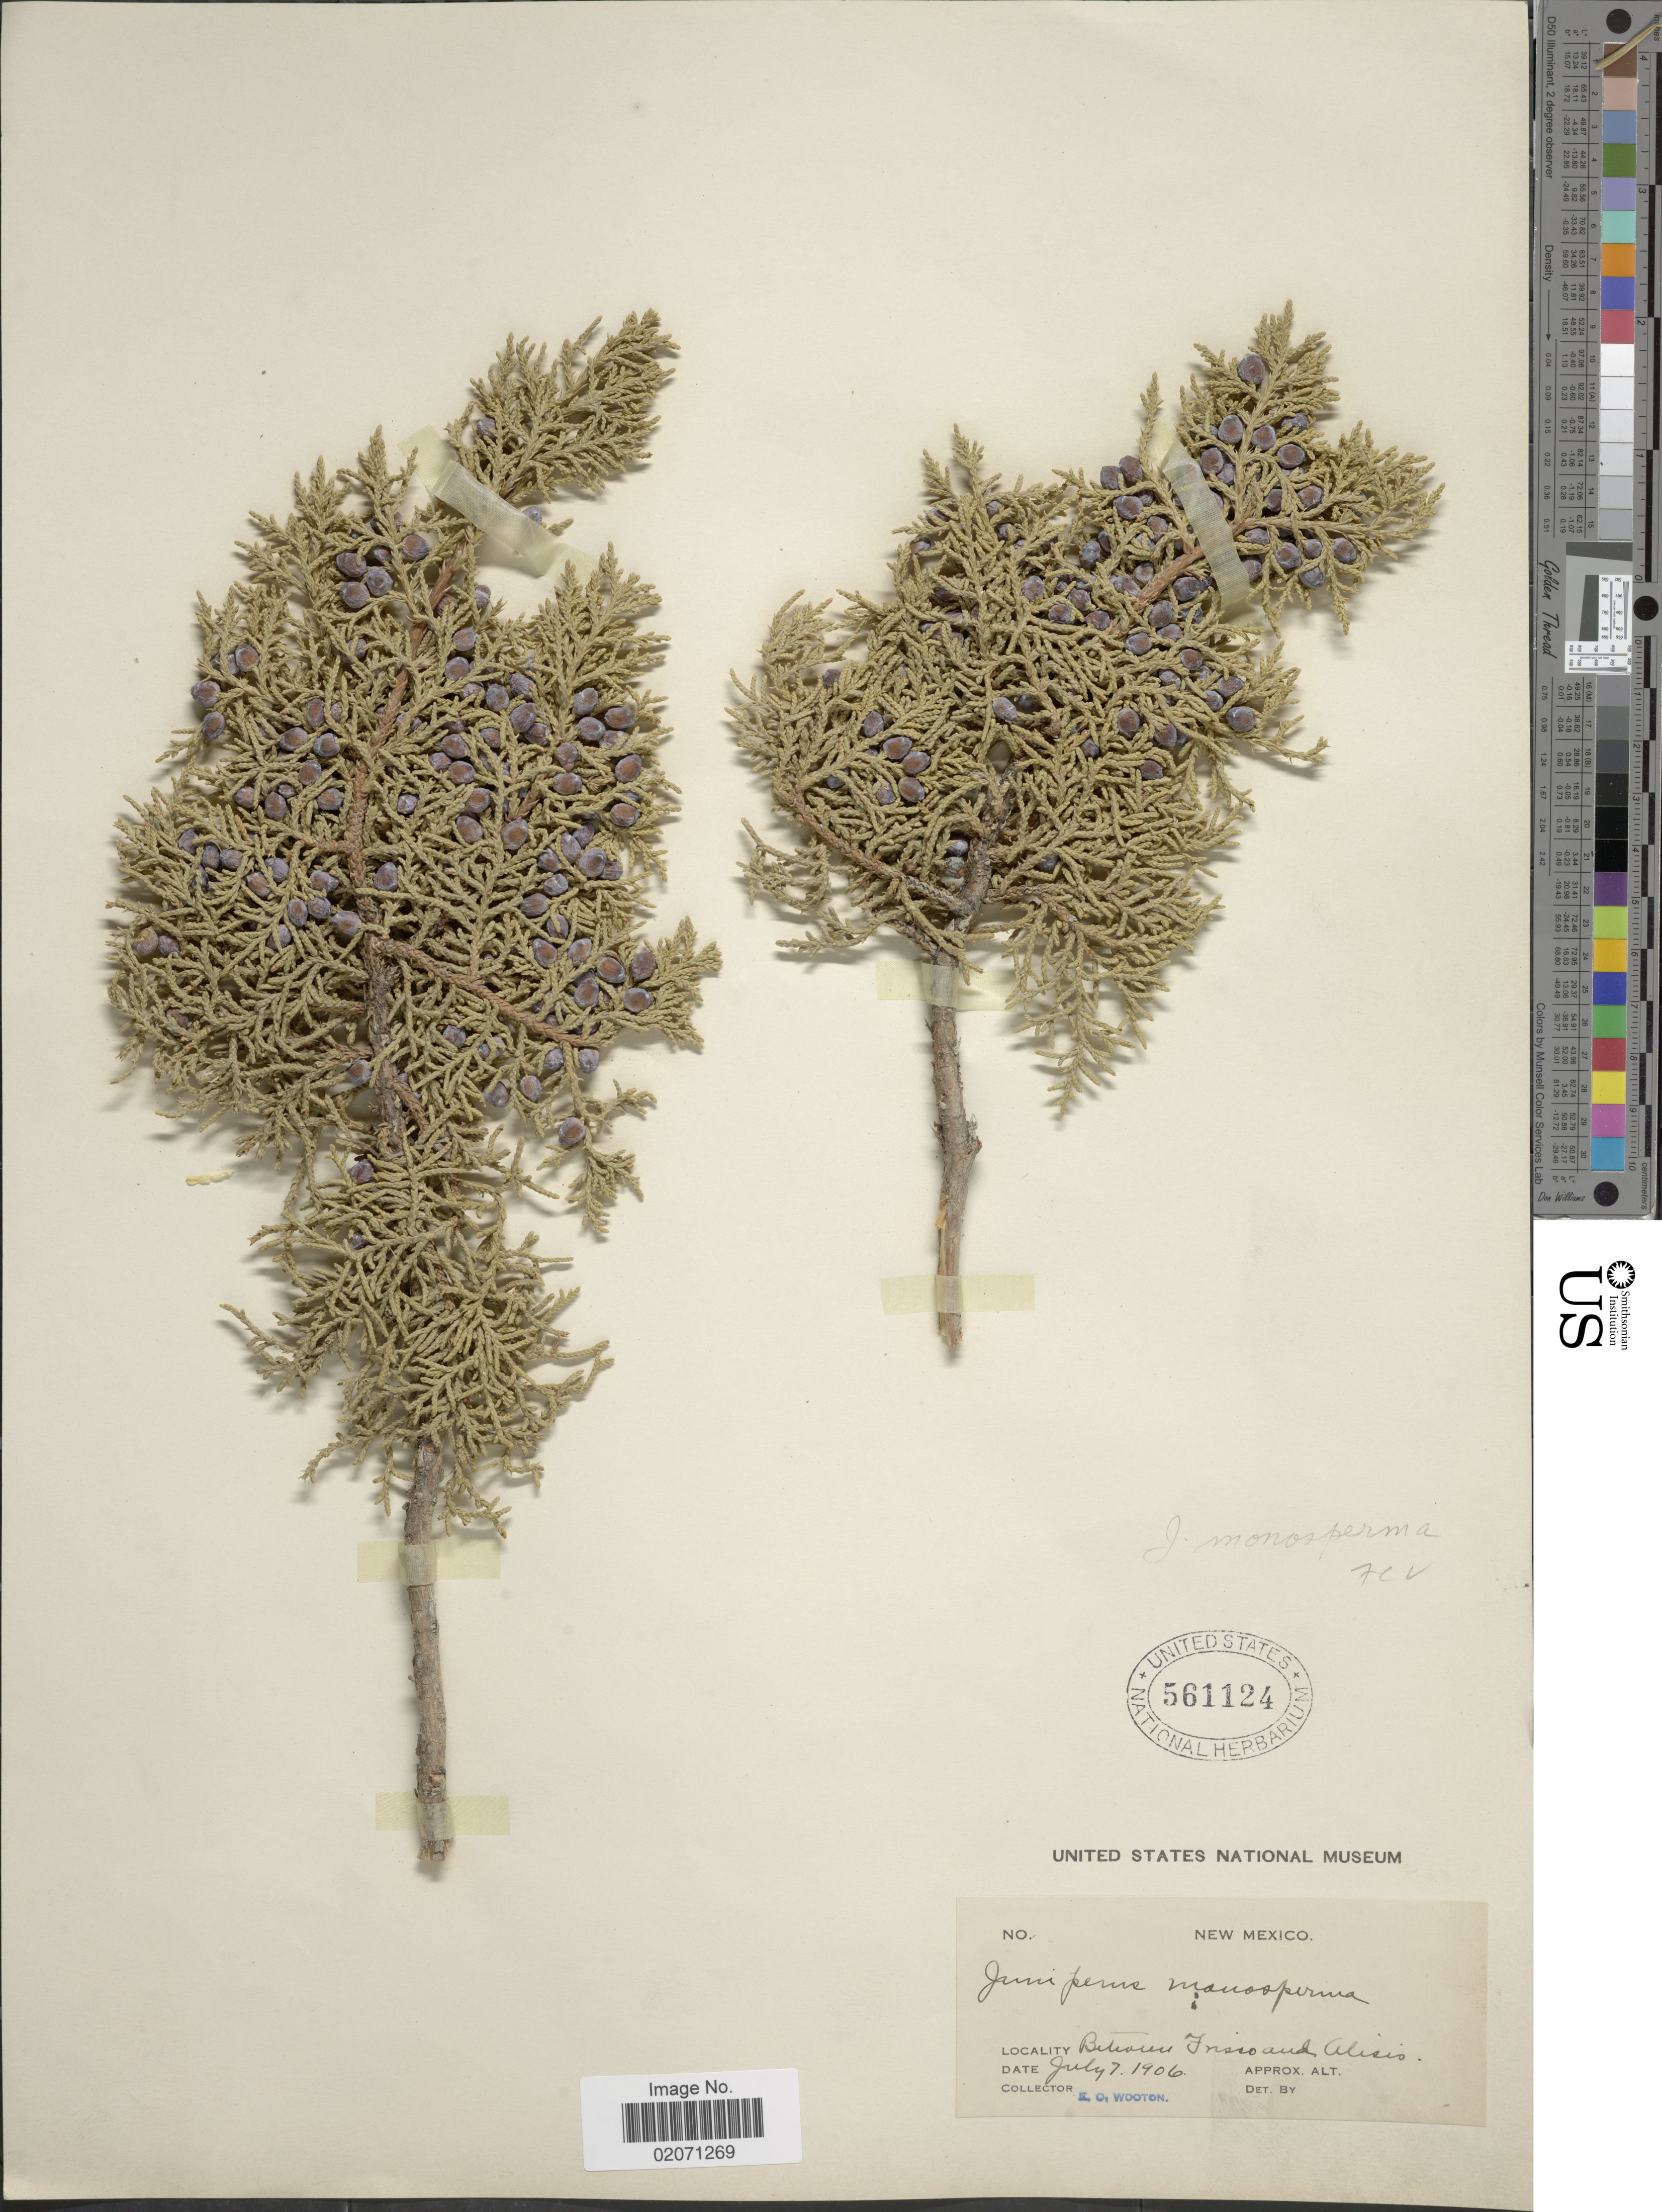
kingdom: Plantae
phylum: Tracheophyta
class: Pinopsida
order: Pinales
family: Cupressaceae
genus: Juniperus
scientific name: Juniperus monosperma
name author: (Engelm.) Sarg.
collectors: E. O. Wooton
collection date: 1906-07-07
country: United States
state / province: New Mexico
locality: Between Frisio and Alisio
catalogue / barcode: US 561124